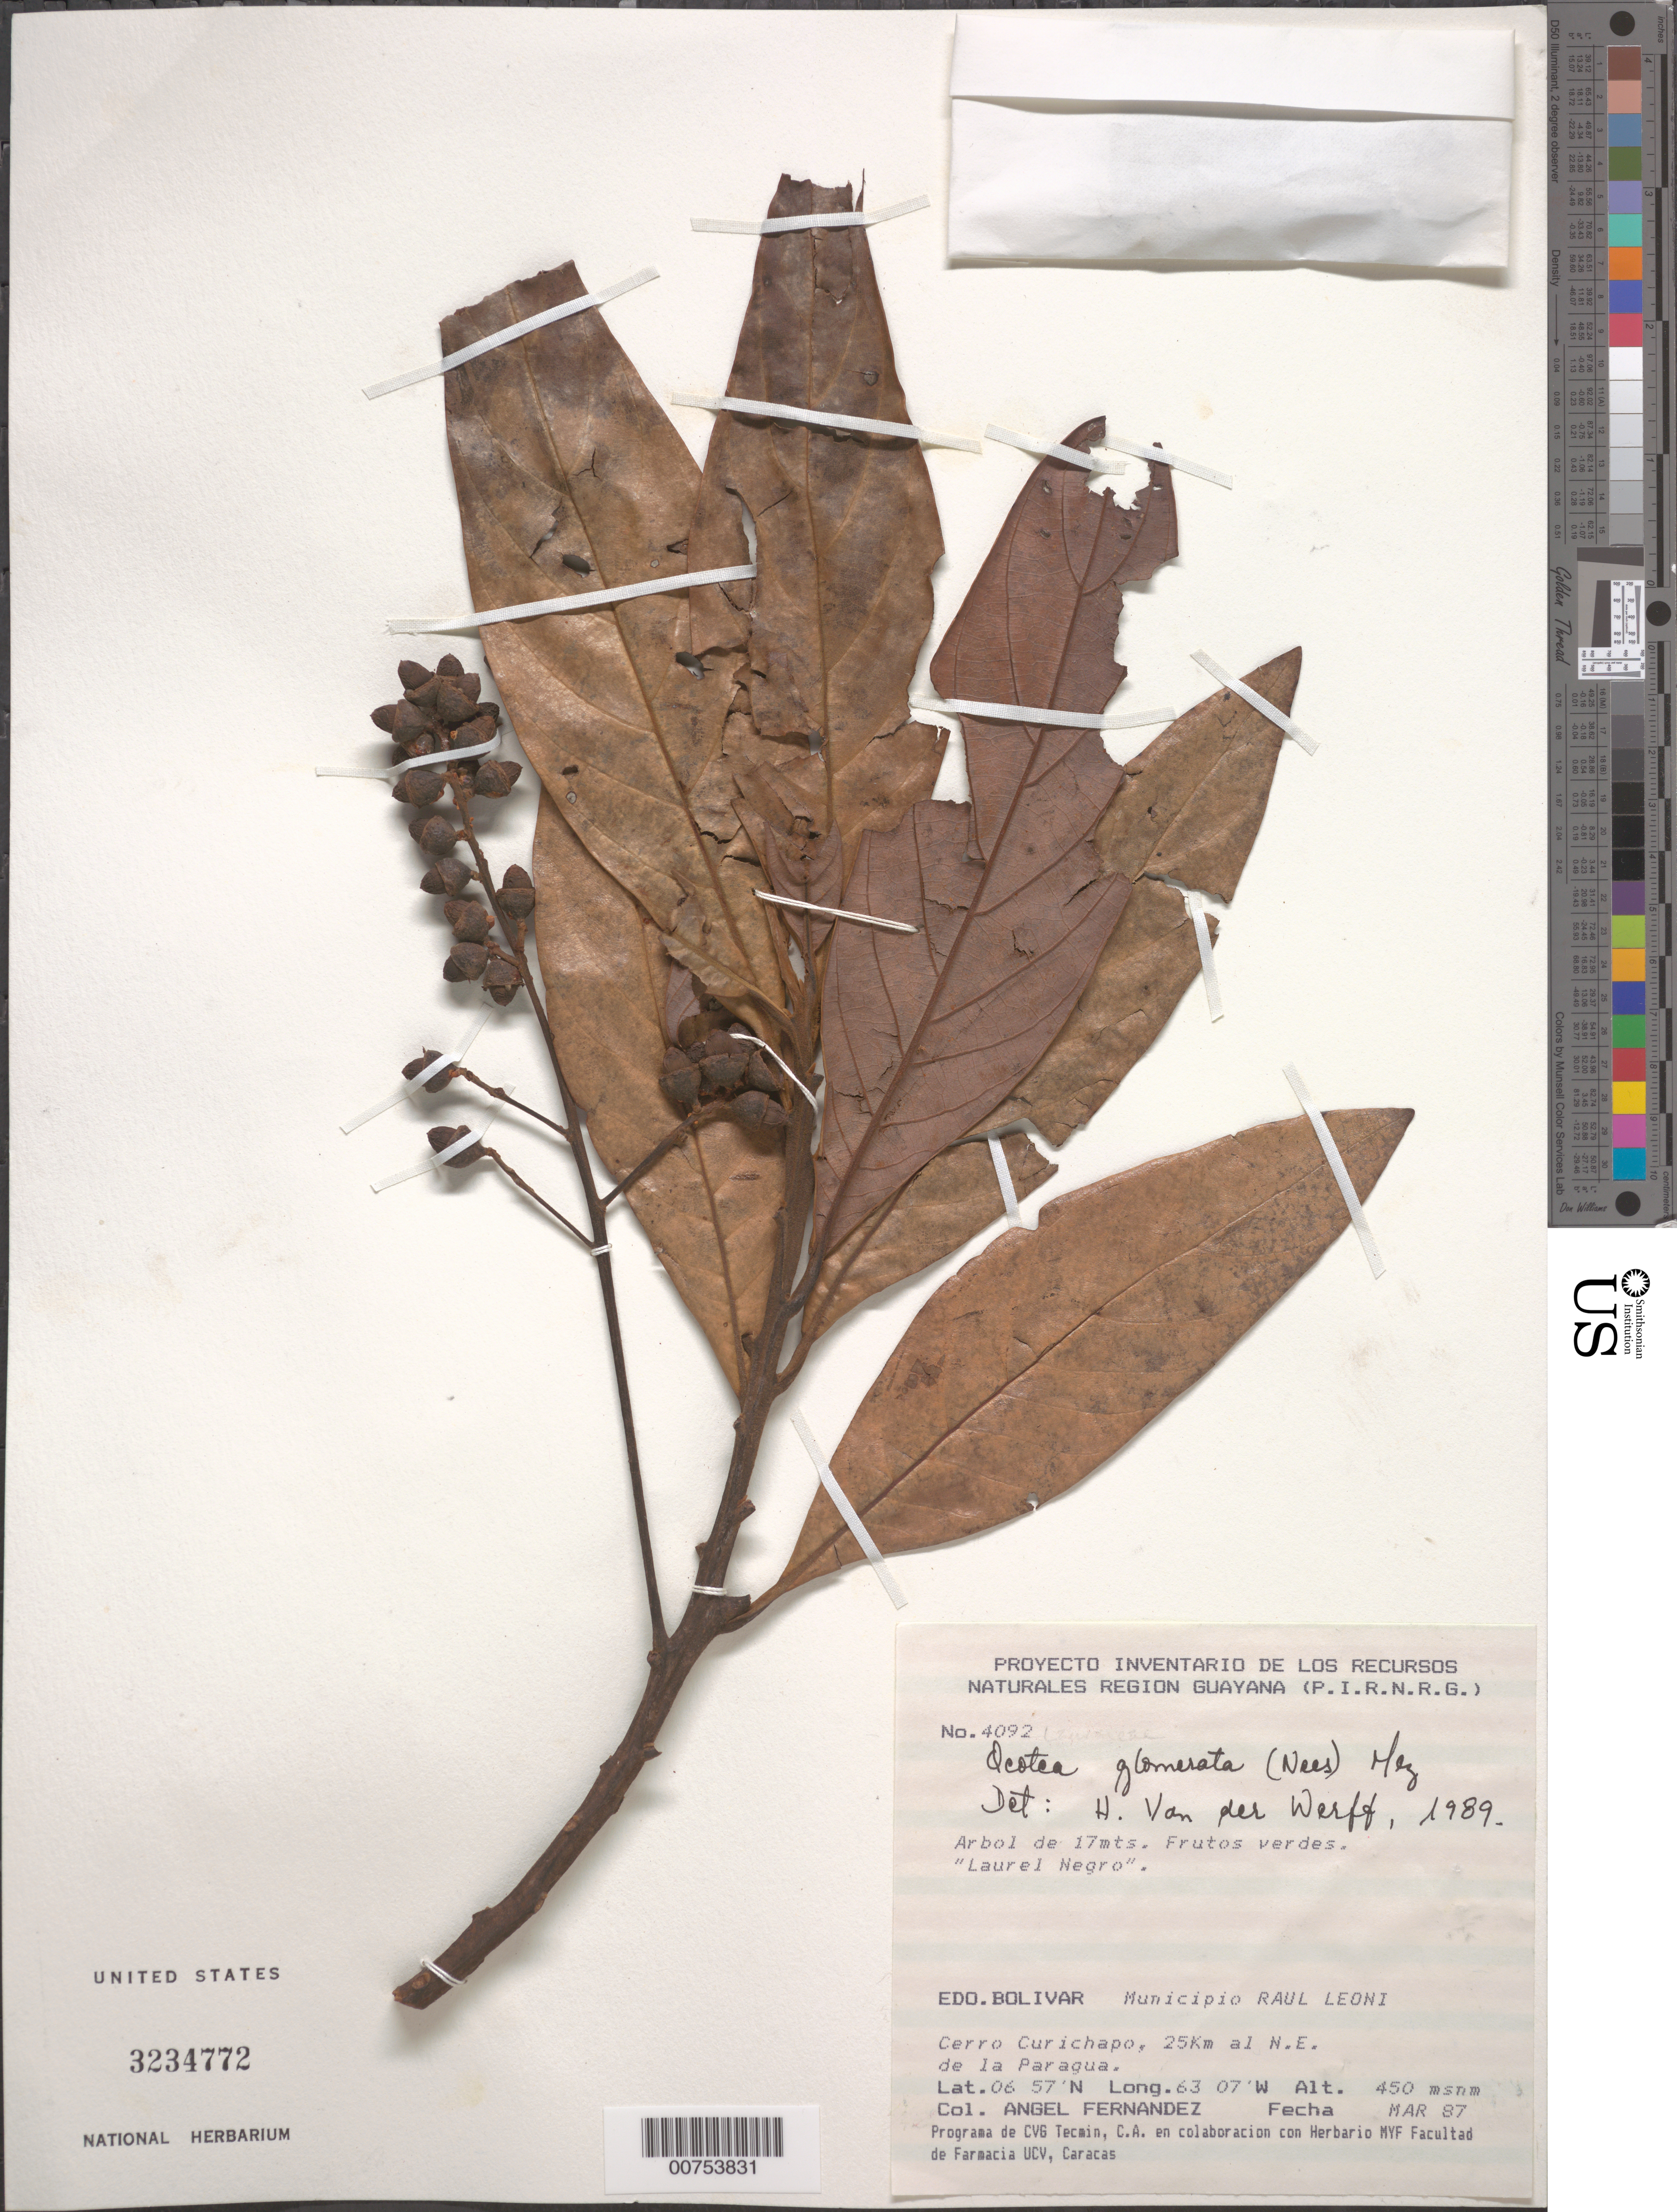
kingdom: Plantae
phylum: Tracheophyta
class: Magnoliopsida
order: Laurales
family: Lauraceae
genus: Ocotea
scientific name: Ocotea glomerata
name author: (Nees) Mez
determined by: van der Werff, H., (MO), Missouri Botanical Garden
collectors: A. Fernández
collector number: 4092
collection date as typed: Mar-87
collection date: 1987-03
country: Venezuela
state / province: Bolívar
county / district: Angostura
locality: Mun. Raúl Leoni [=Angostura], Cerro Curichapa, 25 km al NE de la Paragua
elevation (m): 450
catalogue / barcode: US 3234772